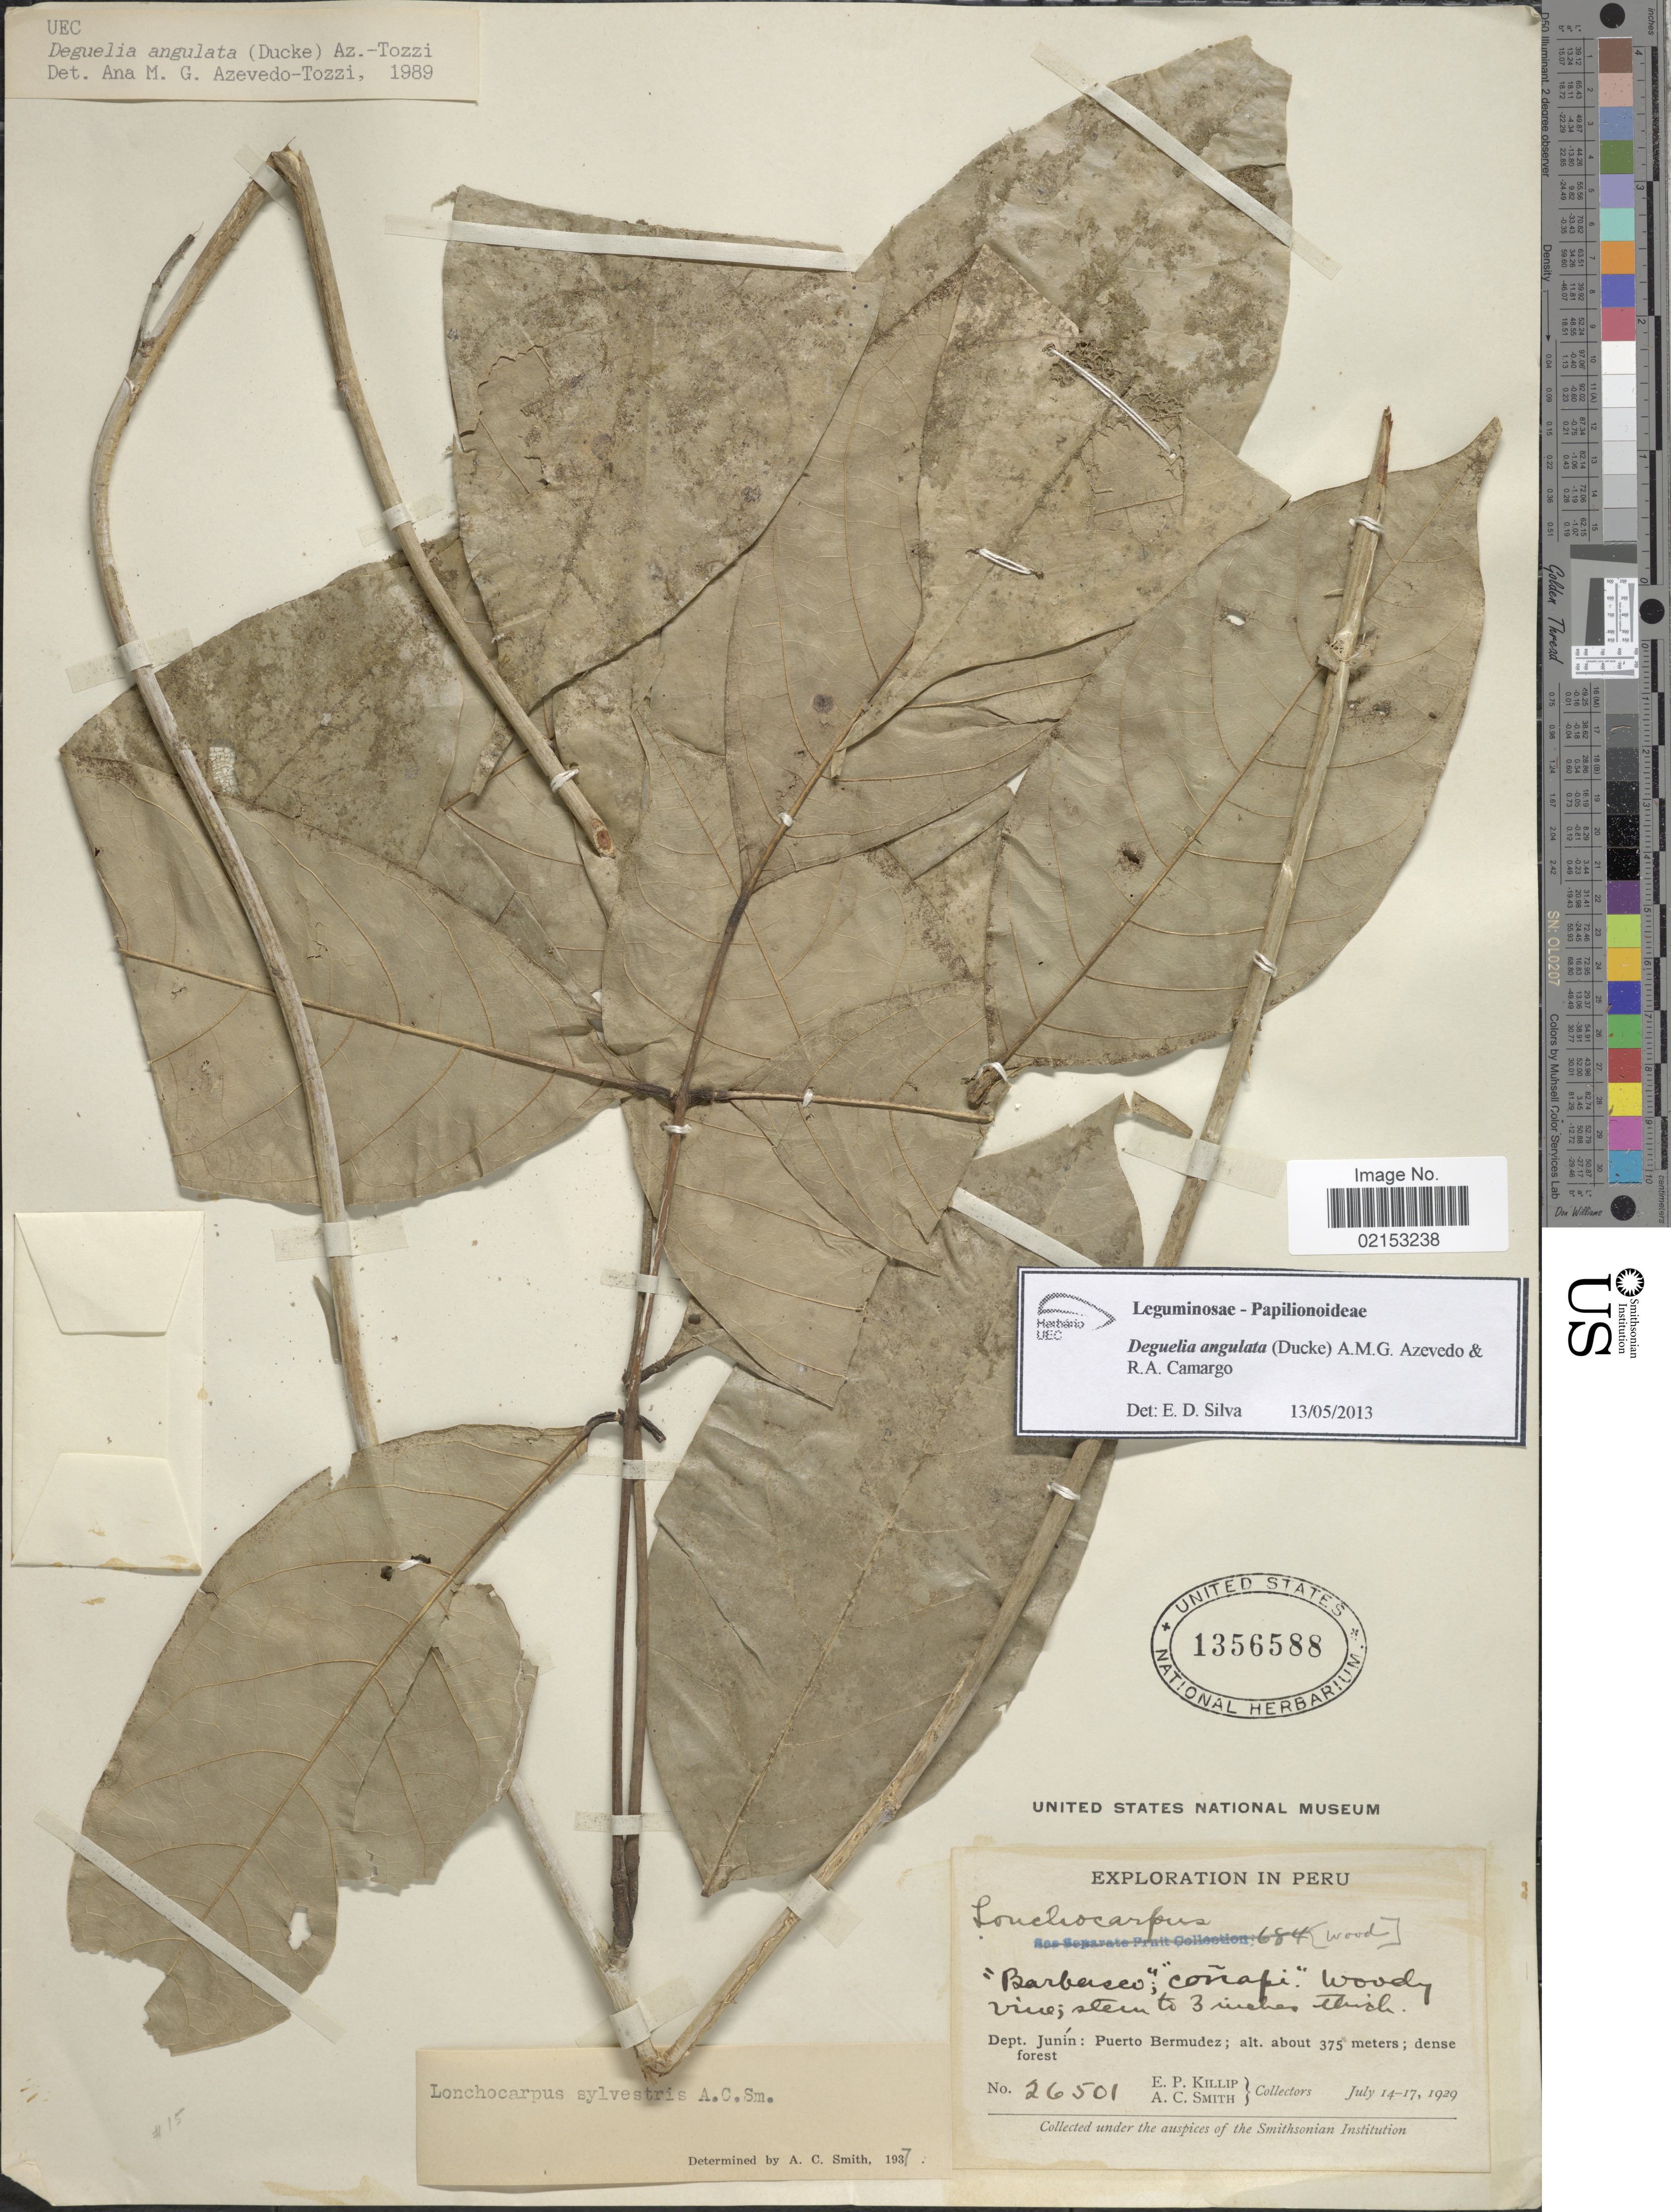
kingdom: Plantae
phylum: Tracheophyta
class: Magnoliopsida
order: Fabales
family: Fabaceae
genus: Deguelia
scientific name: Deguelia angulata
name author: (Ducke) A.M.G. Azevedo & R.A. Camargo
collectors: E. P. Killip & A. C. Smith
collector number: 26501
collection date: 1929-07-14/1929-07-17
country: Peru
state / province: Junín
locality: Puerto Bermudez.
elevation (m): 375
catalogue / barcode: US 1356588